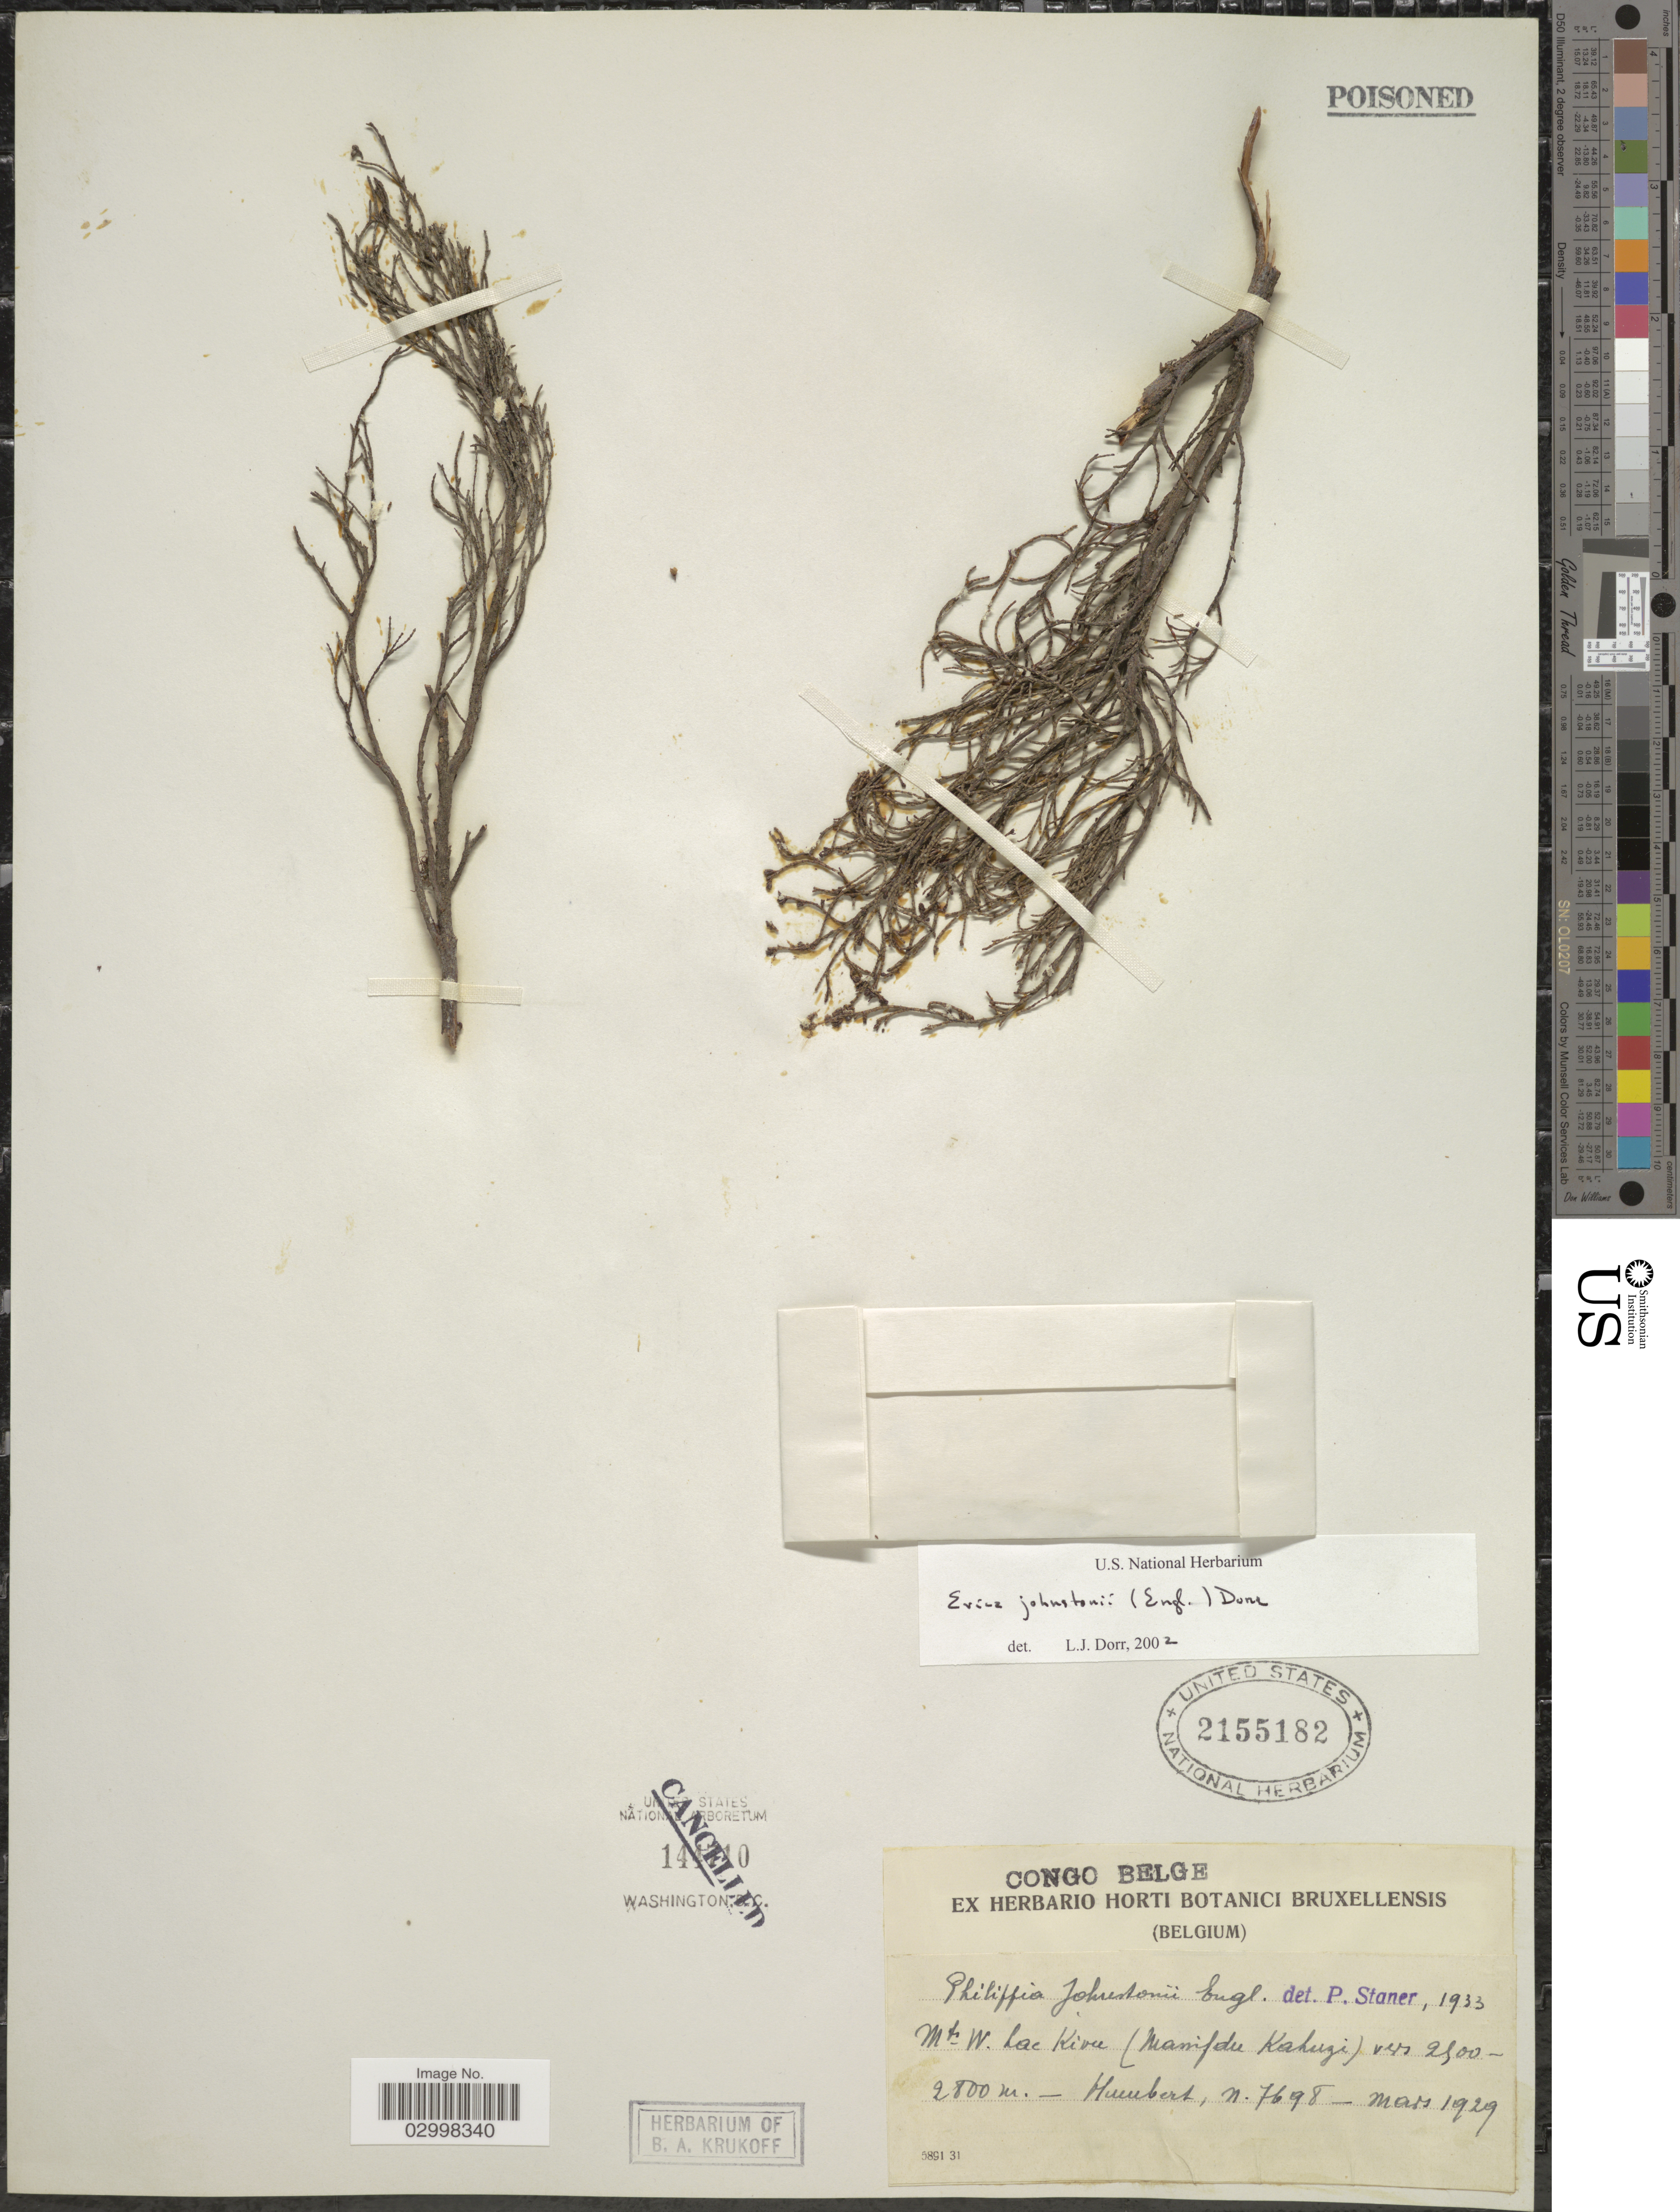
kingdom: Plantae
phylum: Tracheophyta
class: Magnoliopsida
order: Ericales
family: Ericaceae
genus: Erica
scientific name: Erica johnstonii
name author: (Schweinf. ex Engl.) Dorr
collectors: -- Humbert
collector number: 7698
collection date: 1929-03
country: Congo, Democratic Republic of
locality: Congo Belge. Mts W. lac Kivu (Massif du Kahuzi).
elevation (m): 2800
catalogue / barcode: US 2155182